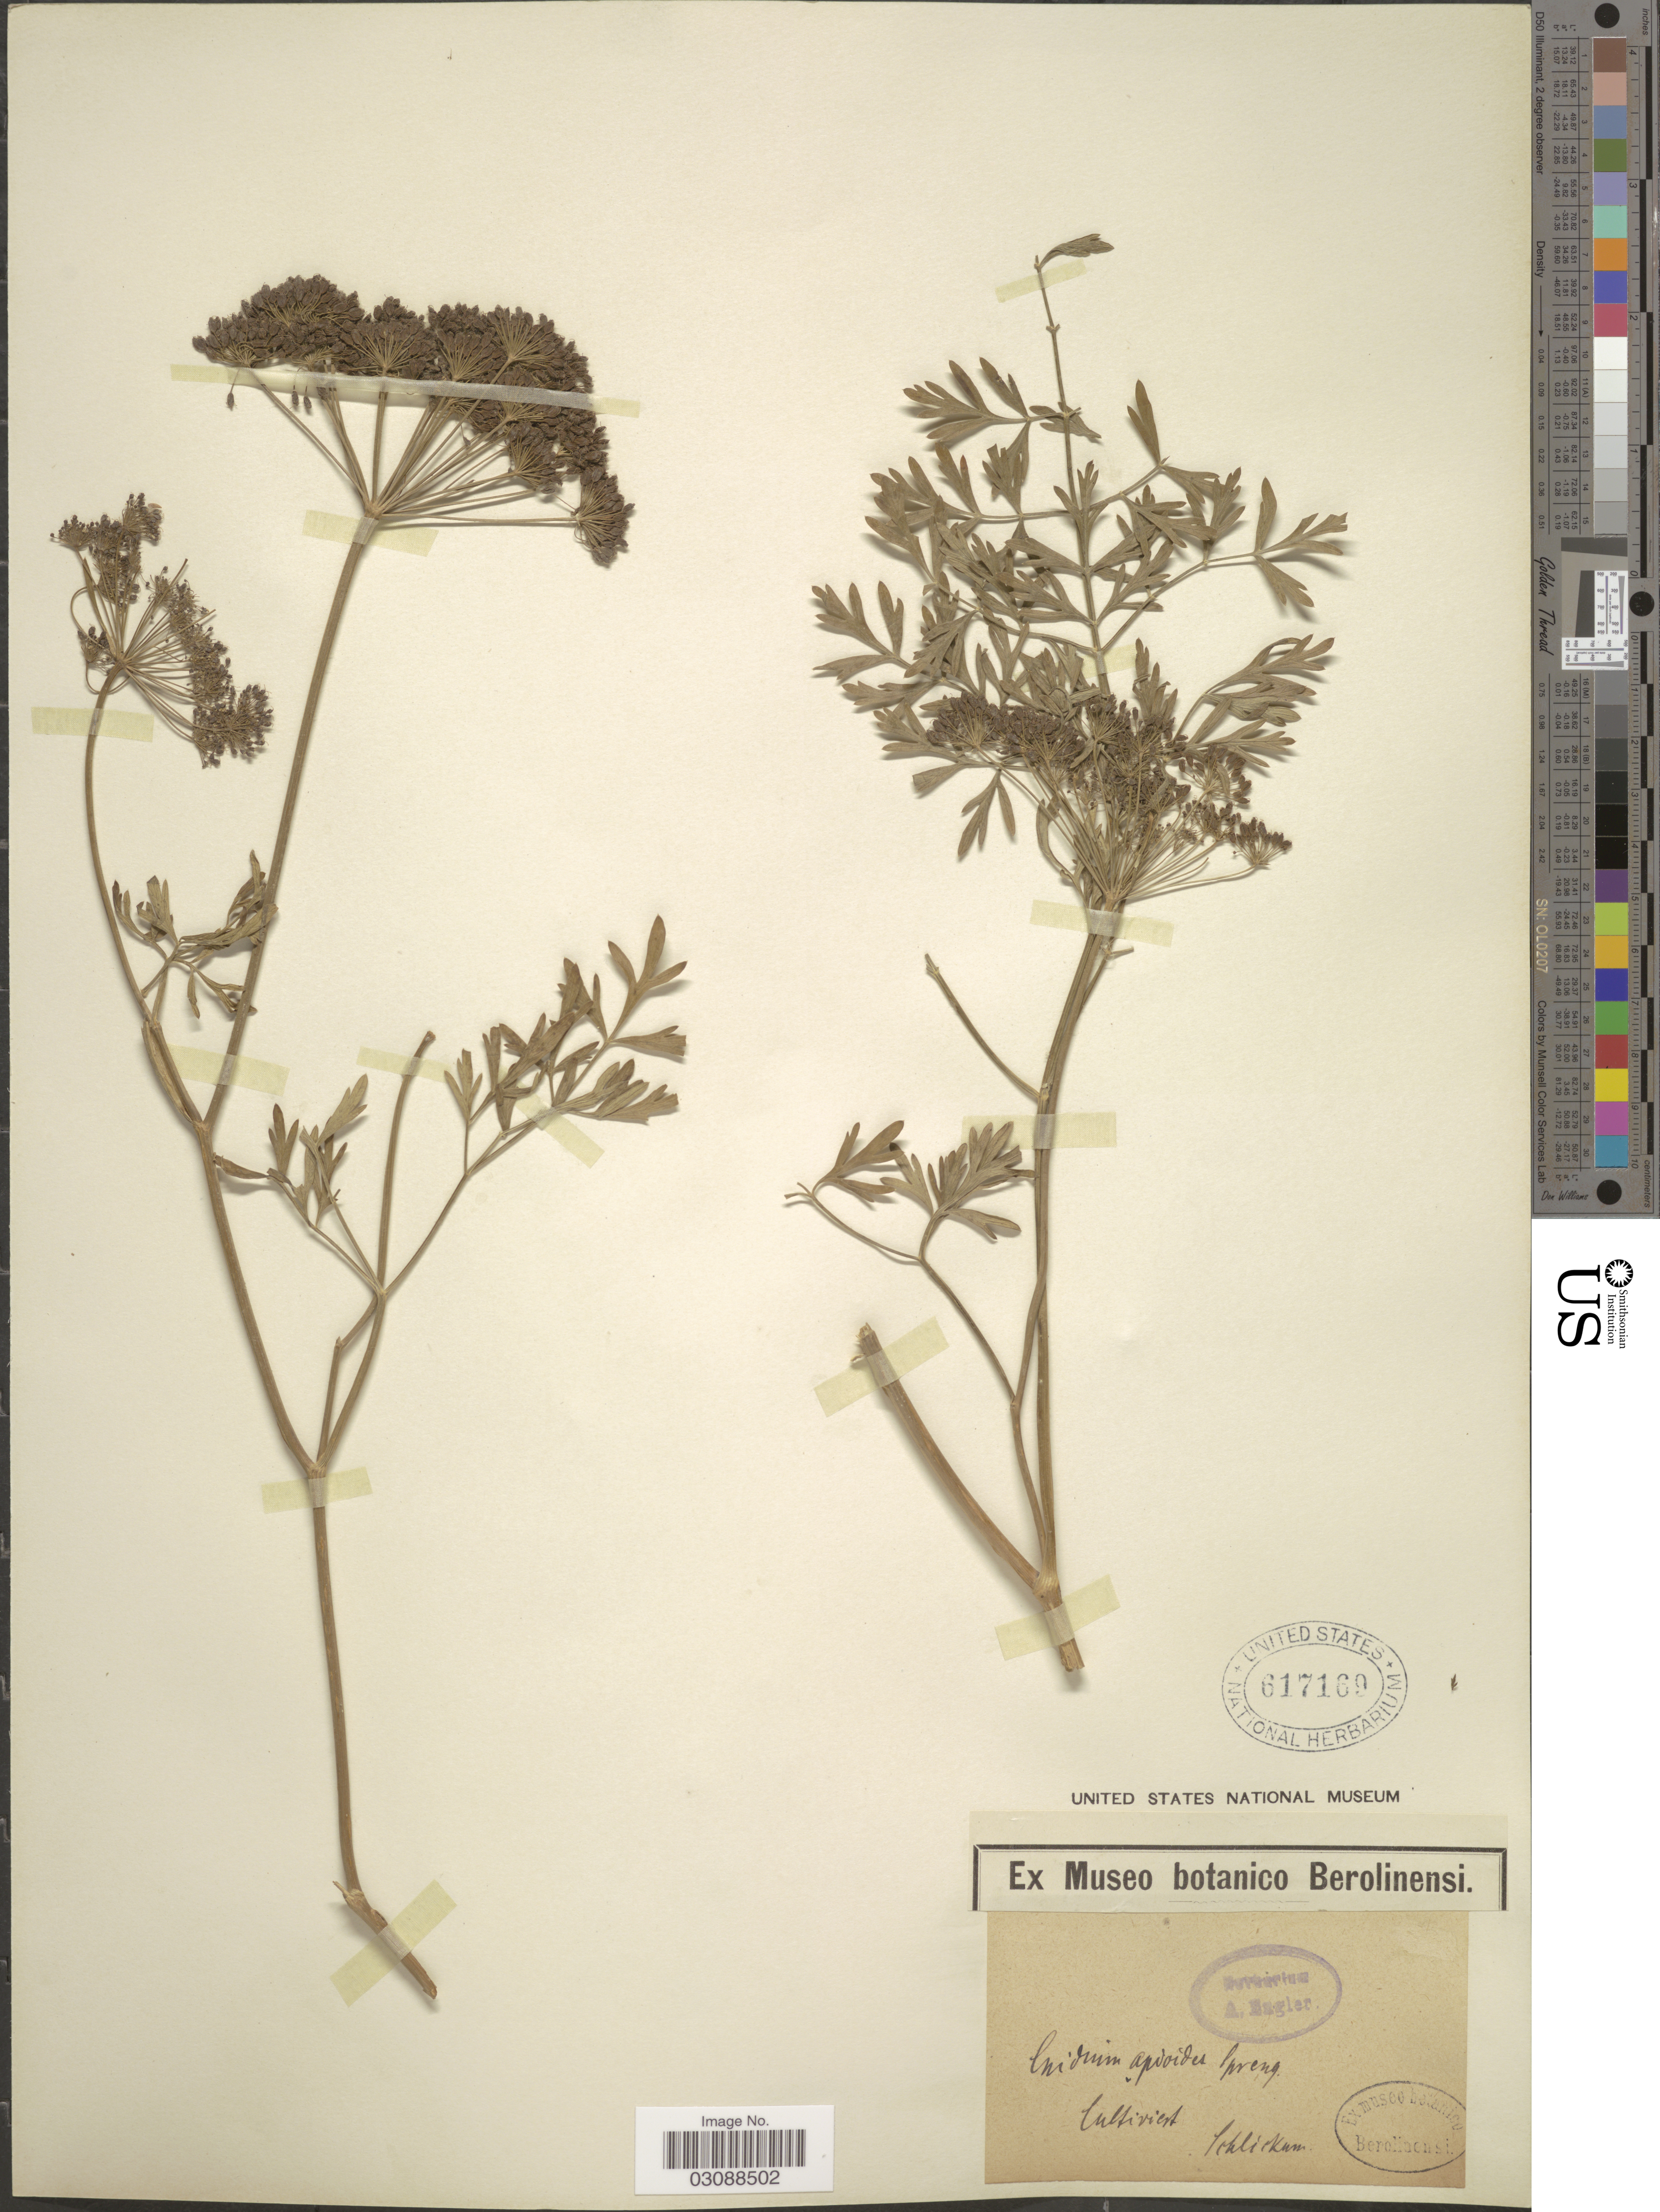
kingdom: Plantae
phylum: Tracheophyta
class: Magnoliopsida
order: Apiales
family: Apiaceae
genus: Cnidium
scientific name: Cnidium apioides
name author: (Lam.) Spreng.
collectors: -. Schlickum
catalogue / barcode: US 617169